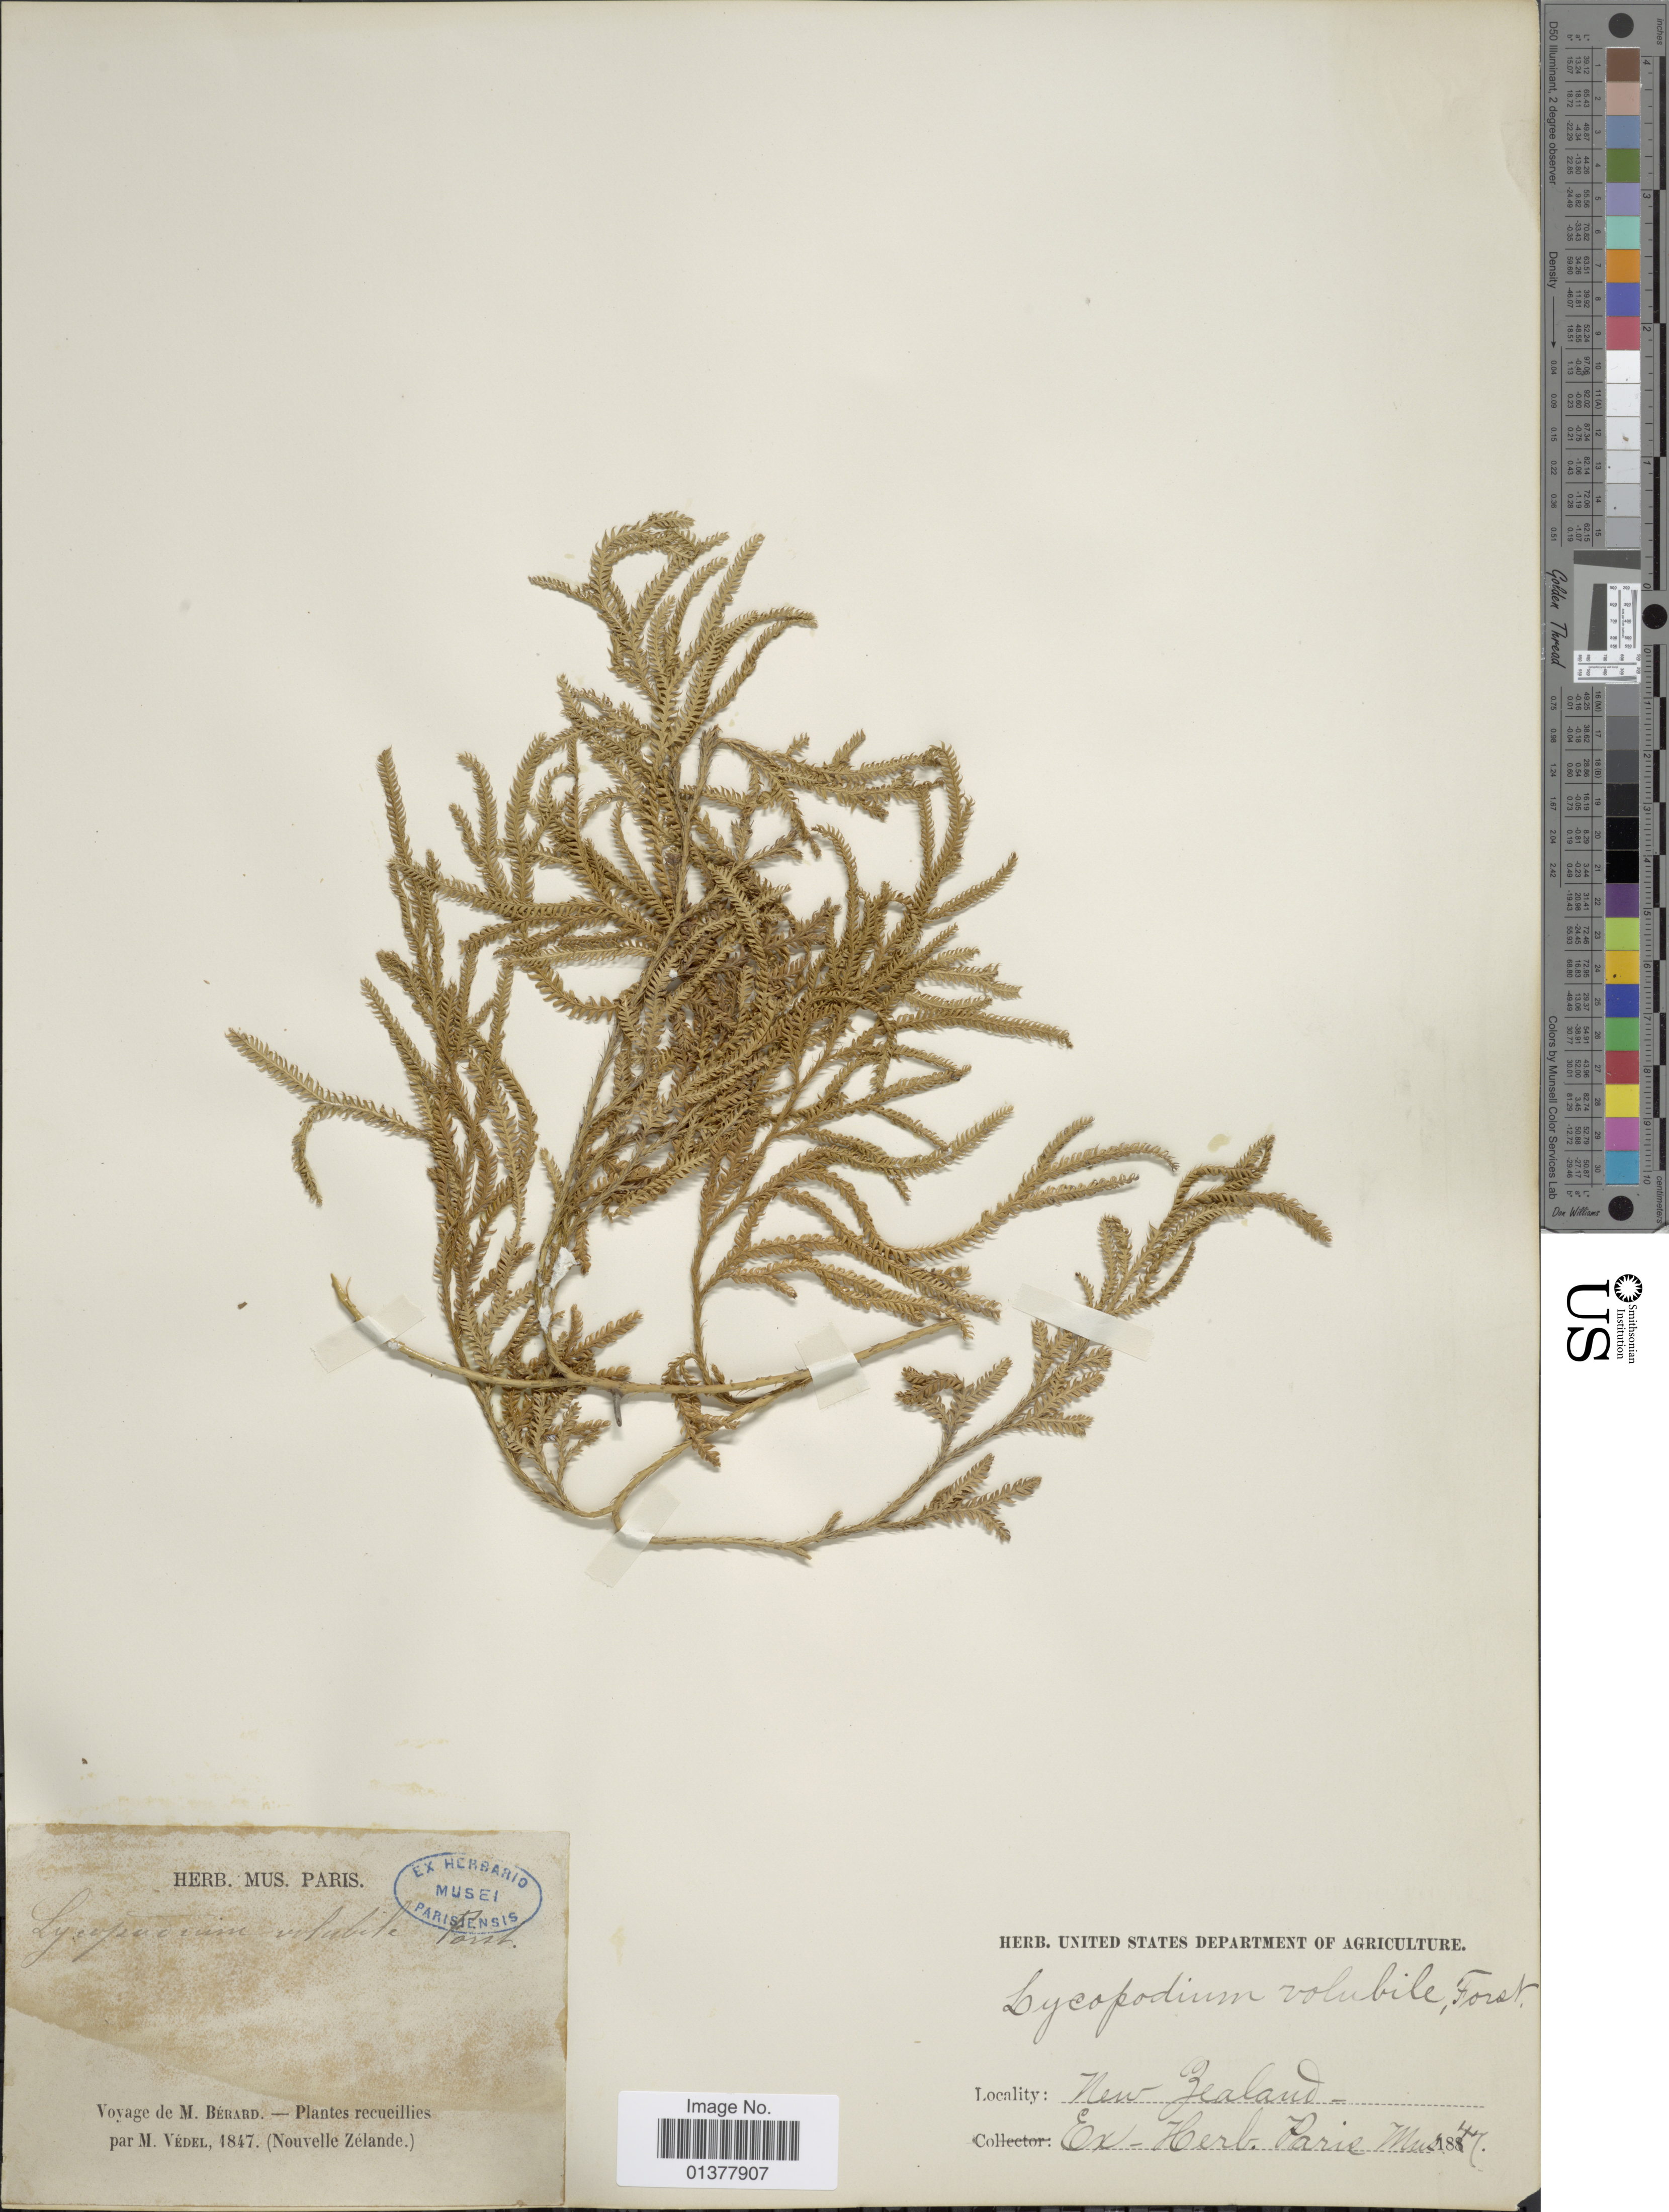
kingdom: Plantae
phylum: Tracheophyta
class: Lycopodiopsida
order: Lycopodiales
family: Lycopodiaceae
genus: Pseudodiphasium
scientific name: Pseudodiphasium volubile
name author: (G. Forst.) Holub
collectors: M. Vedele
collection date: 1847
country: New Zealand